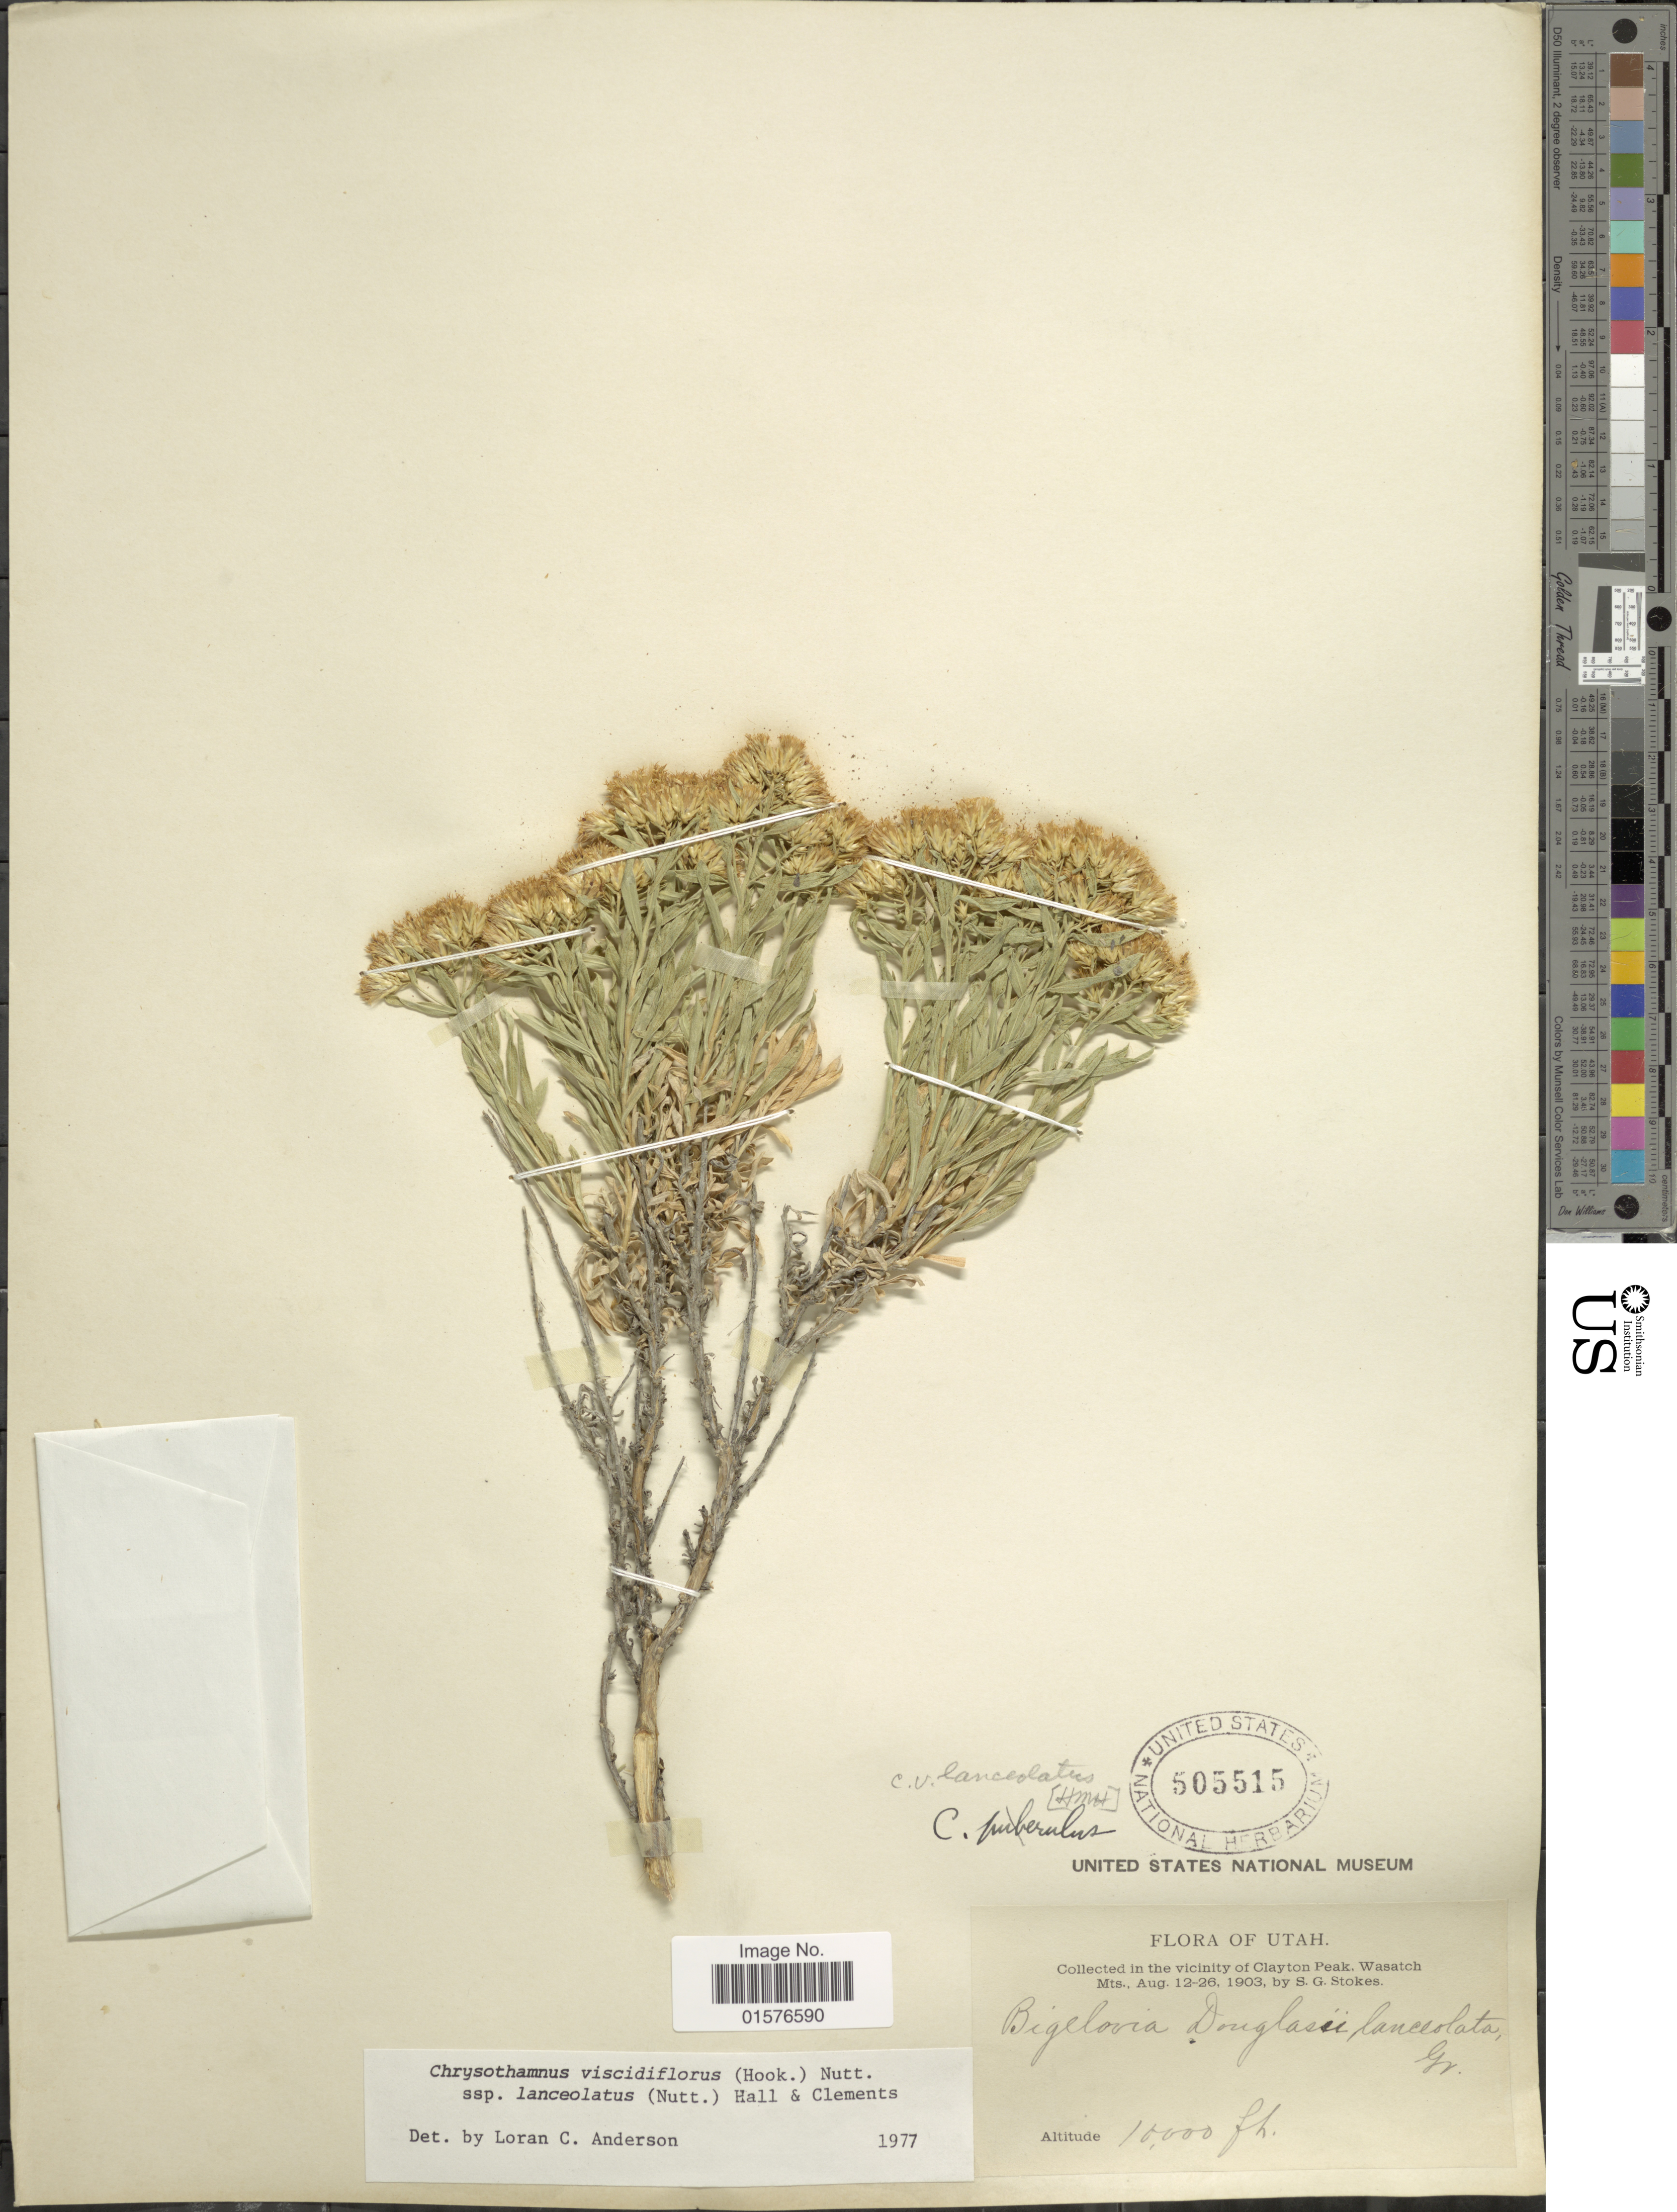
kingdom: Plantae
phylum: Tracheophyta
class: Magnoliopsida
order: Asterales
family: Asteraceae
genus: Chrysothamnus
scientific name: Chrysothamnus viscidiflorus subsp. lanceolatus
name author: (Nutt.) H.M. Hall & Clem.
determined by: Urbatsch, Lowell E., Curator (LSU), Louisiana State University (UNITED STATES)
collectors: S. G. Stokes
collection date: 1903-08-12/1903-08-26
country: United States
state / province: Utah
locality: In the vicinity of Clayton Peak, Wasatch Mts.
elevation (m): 3048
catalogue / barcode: US 505515